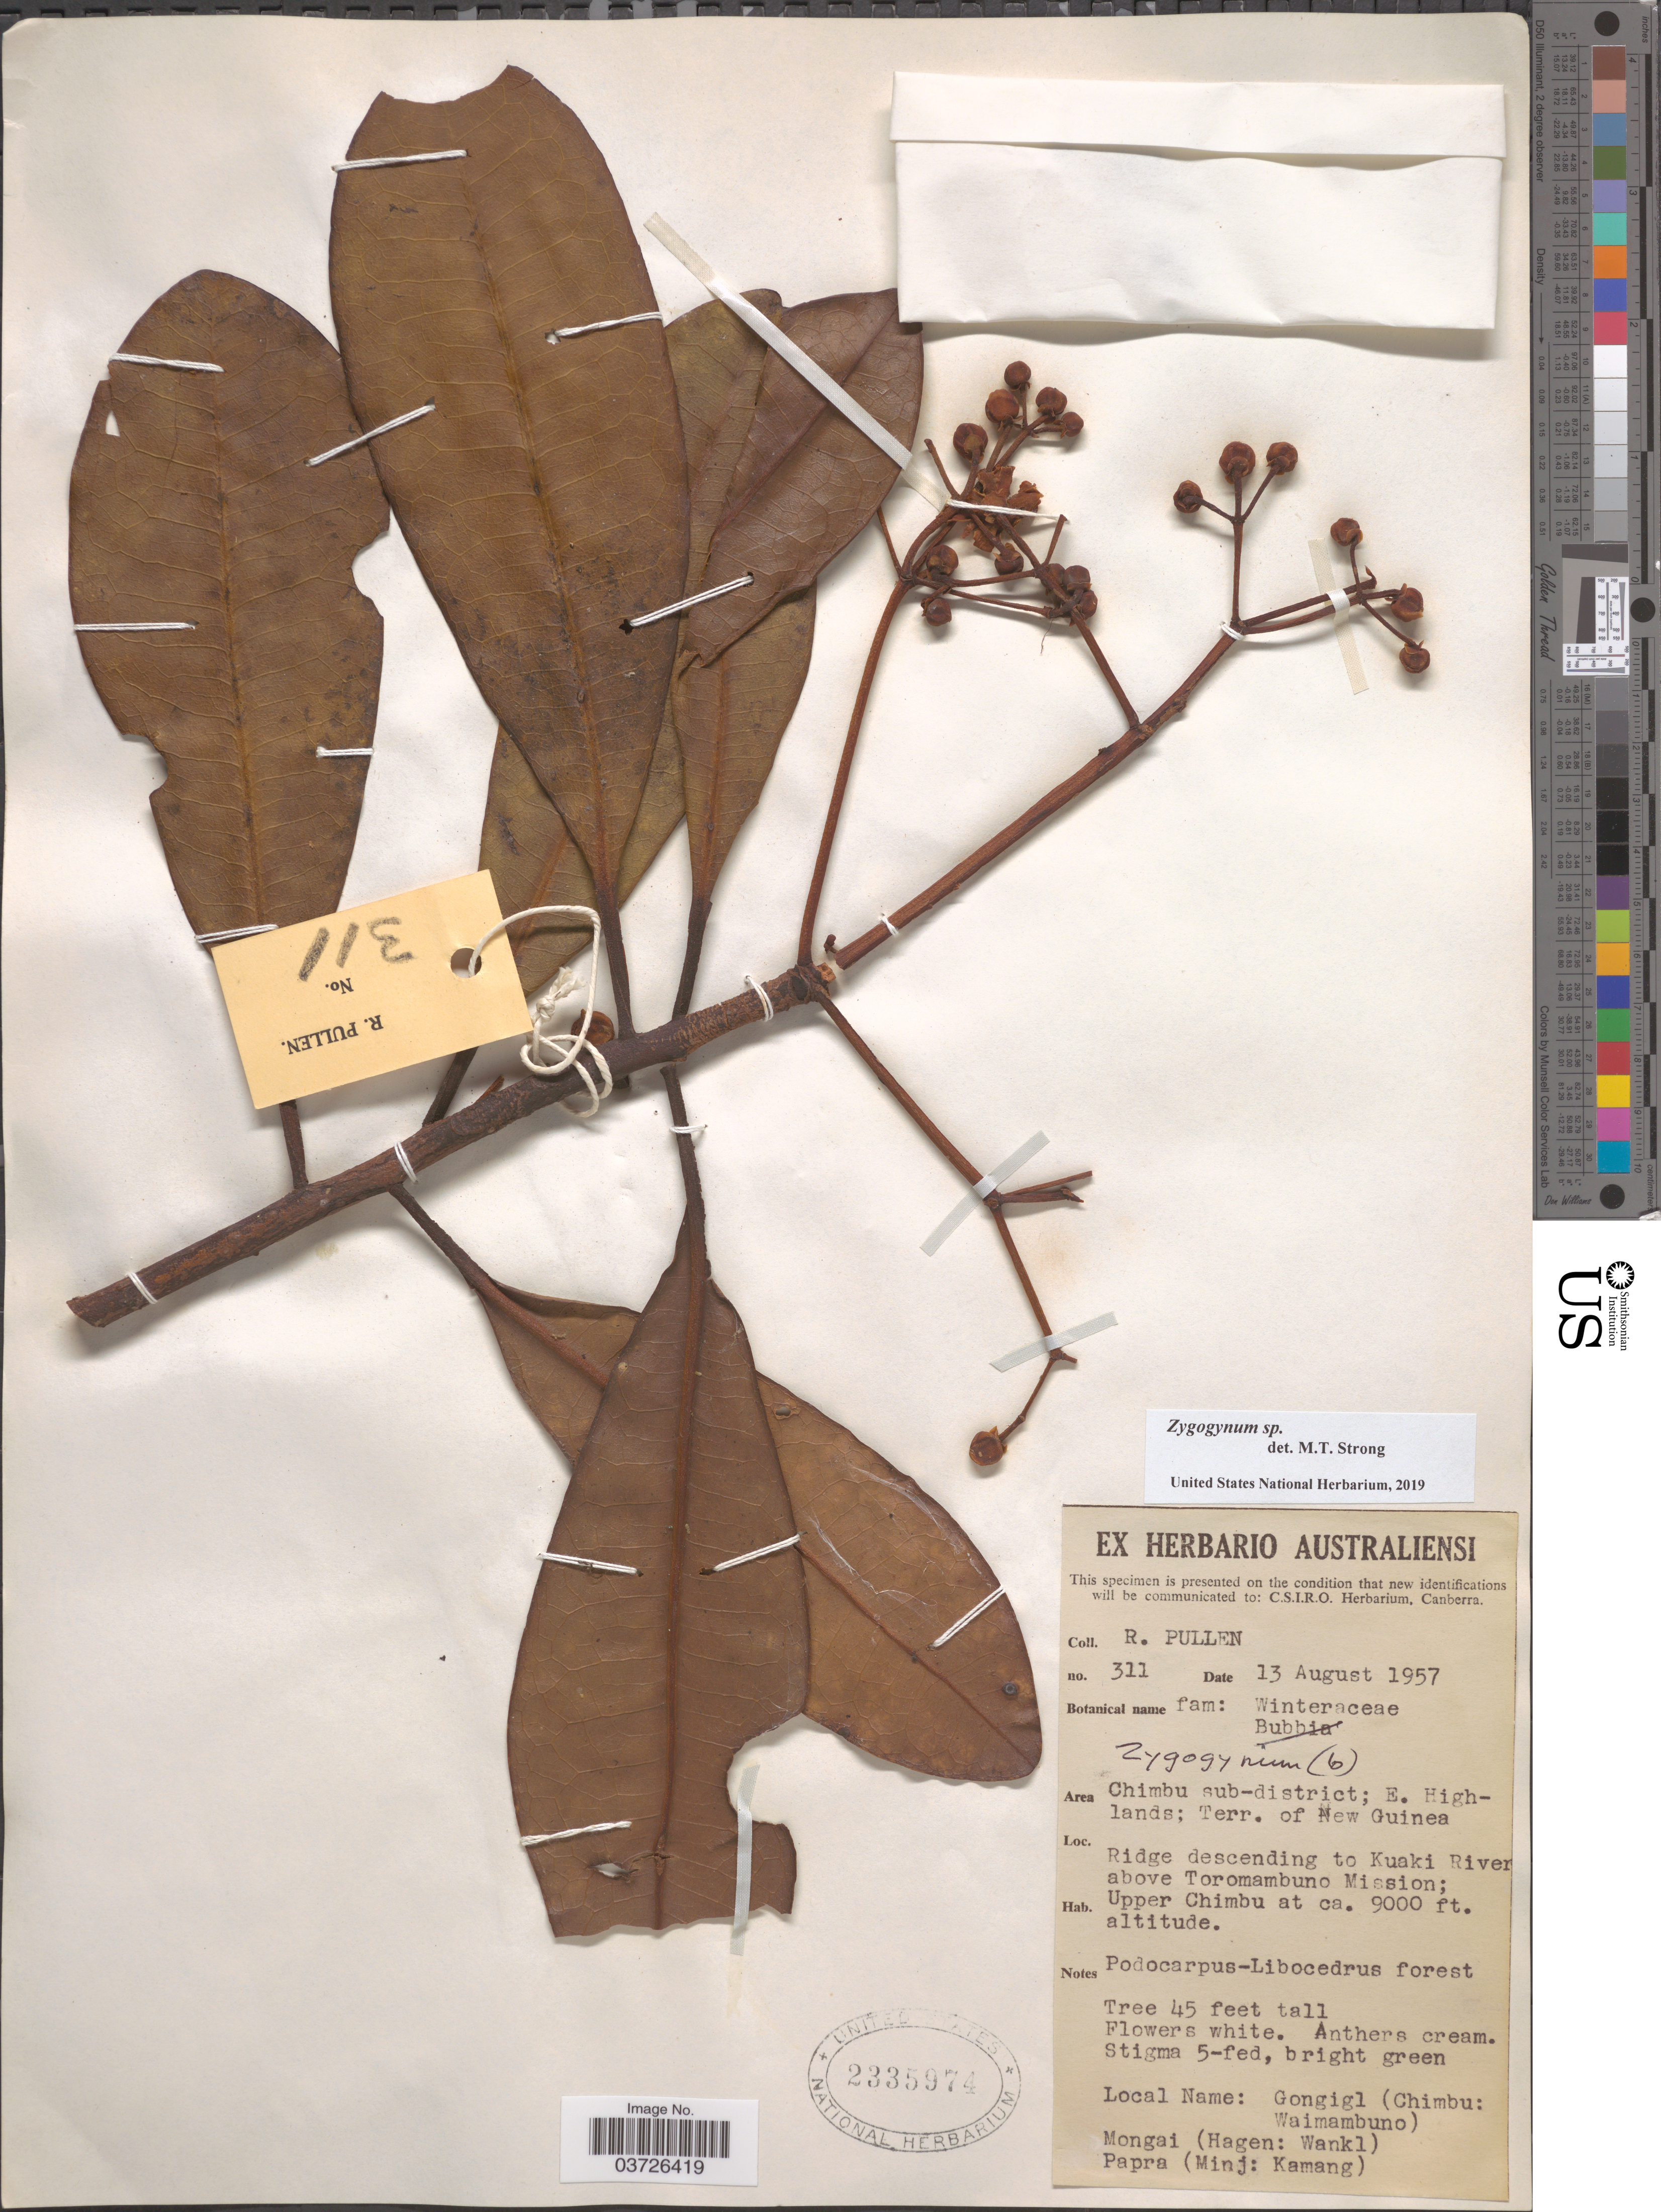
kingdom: Plantae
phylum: Tracheophyta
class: Magnoliopsida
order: Canellales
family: Winteraceae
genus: Zygogynum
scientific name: Zygogynum sp.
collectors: R. Pullen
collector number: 311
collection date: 1957-08-13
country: Papua New Guinea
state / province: Chimbu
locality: Area Chimbu sub-district; E. Highlands; Terr. of New Guinea. Ridge descending to Kuaki River above Toromambuno Mission; Upper Chimbu.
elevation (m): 2743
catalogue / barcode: US 2335974